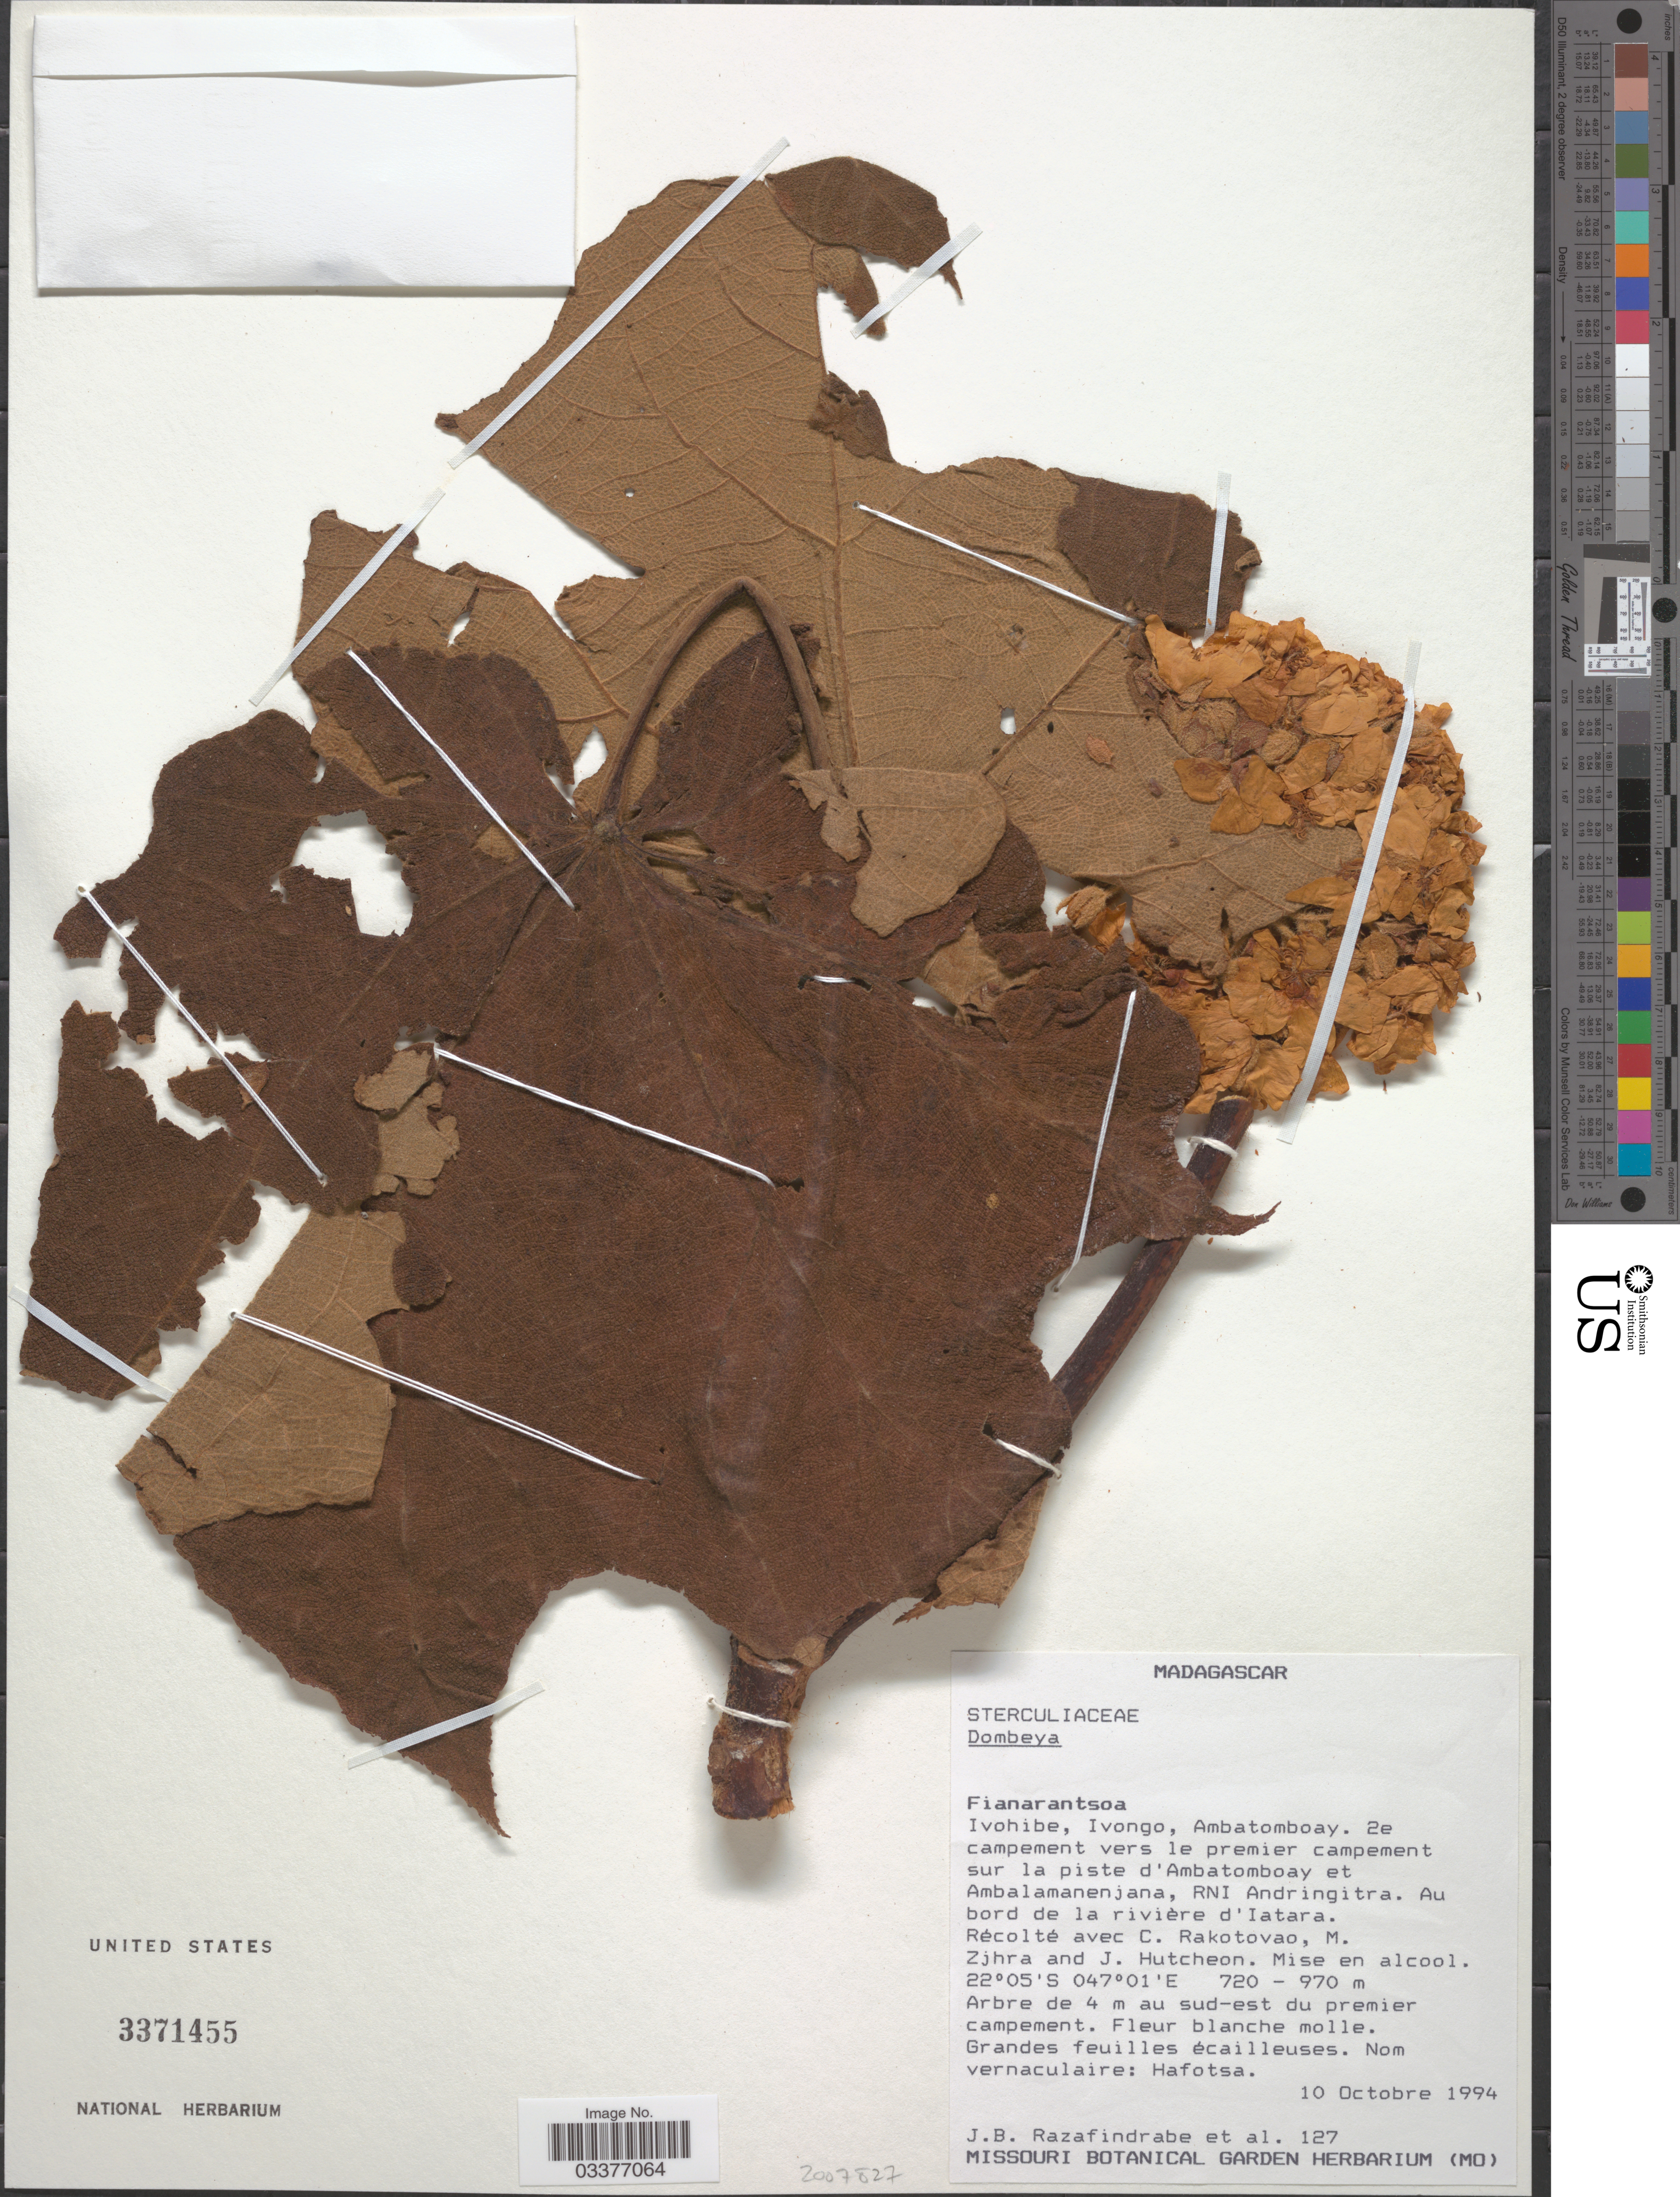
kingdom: Plantae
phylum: Tracheophyta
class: Magnoliopsida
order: Malvales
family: Malvaceae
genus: Dombeya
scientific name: Dombeya acerifolia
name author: (L.) Gaertn.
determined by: Jourdain-Fievet, L.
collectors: J. Razafindrabe, C. Rakotovao, M. Zjhra & J. Hutcheon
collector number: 127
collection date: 1994-10-10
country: Madagascar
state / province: Haute Matsiatra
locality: Ivohibe, Ivongo, Ambatomboay. 2e campement vers le premier campement sur la piste d'Ambatomboay et Ambalamanenjana, RNI Andringitra.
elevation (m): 720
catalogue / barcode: US 3371455